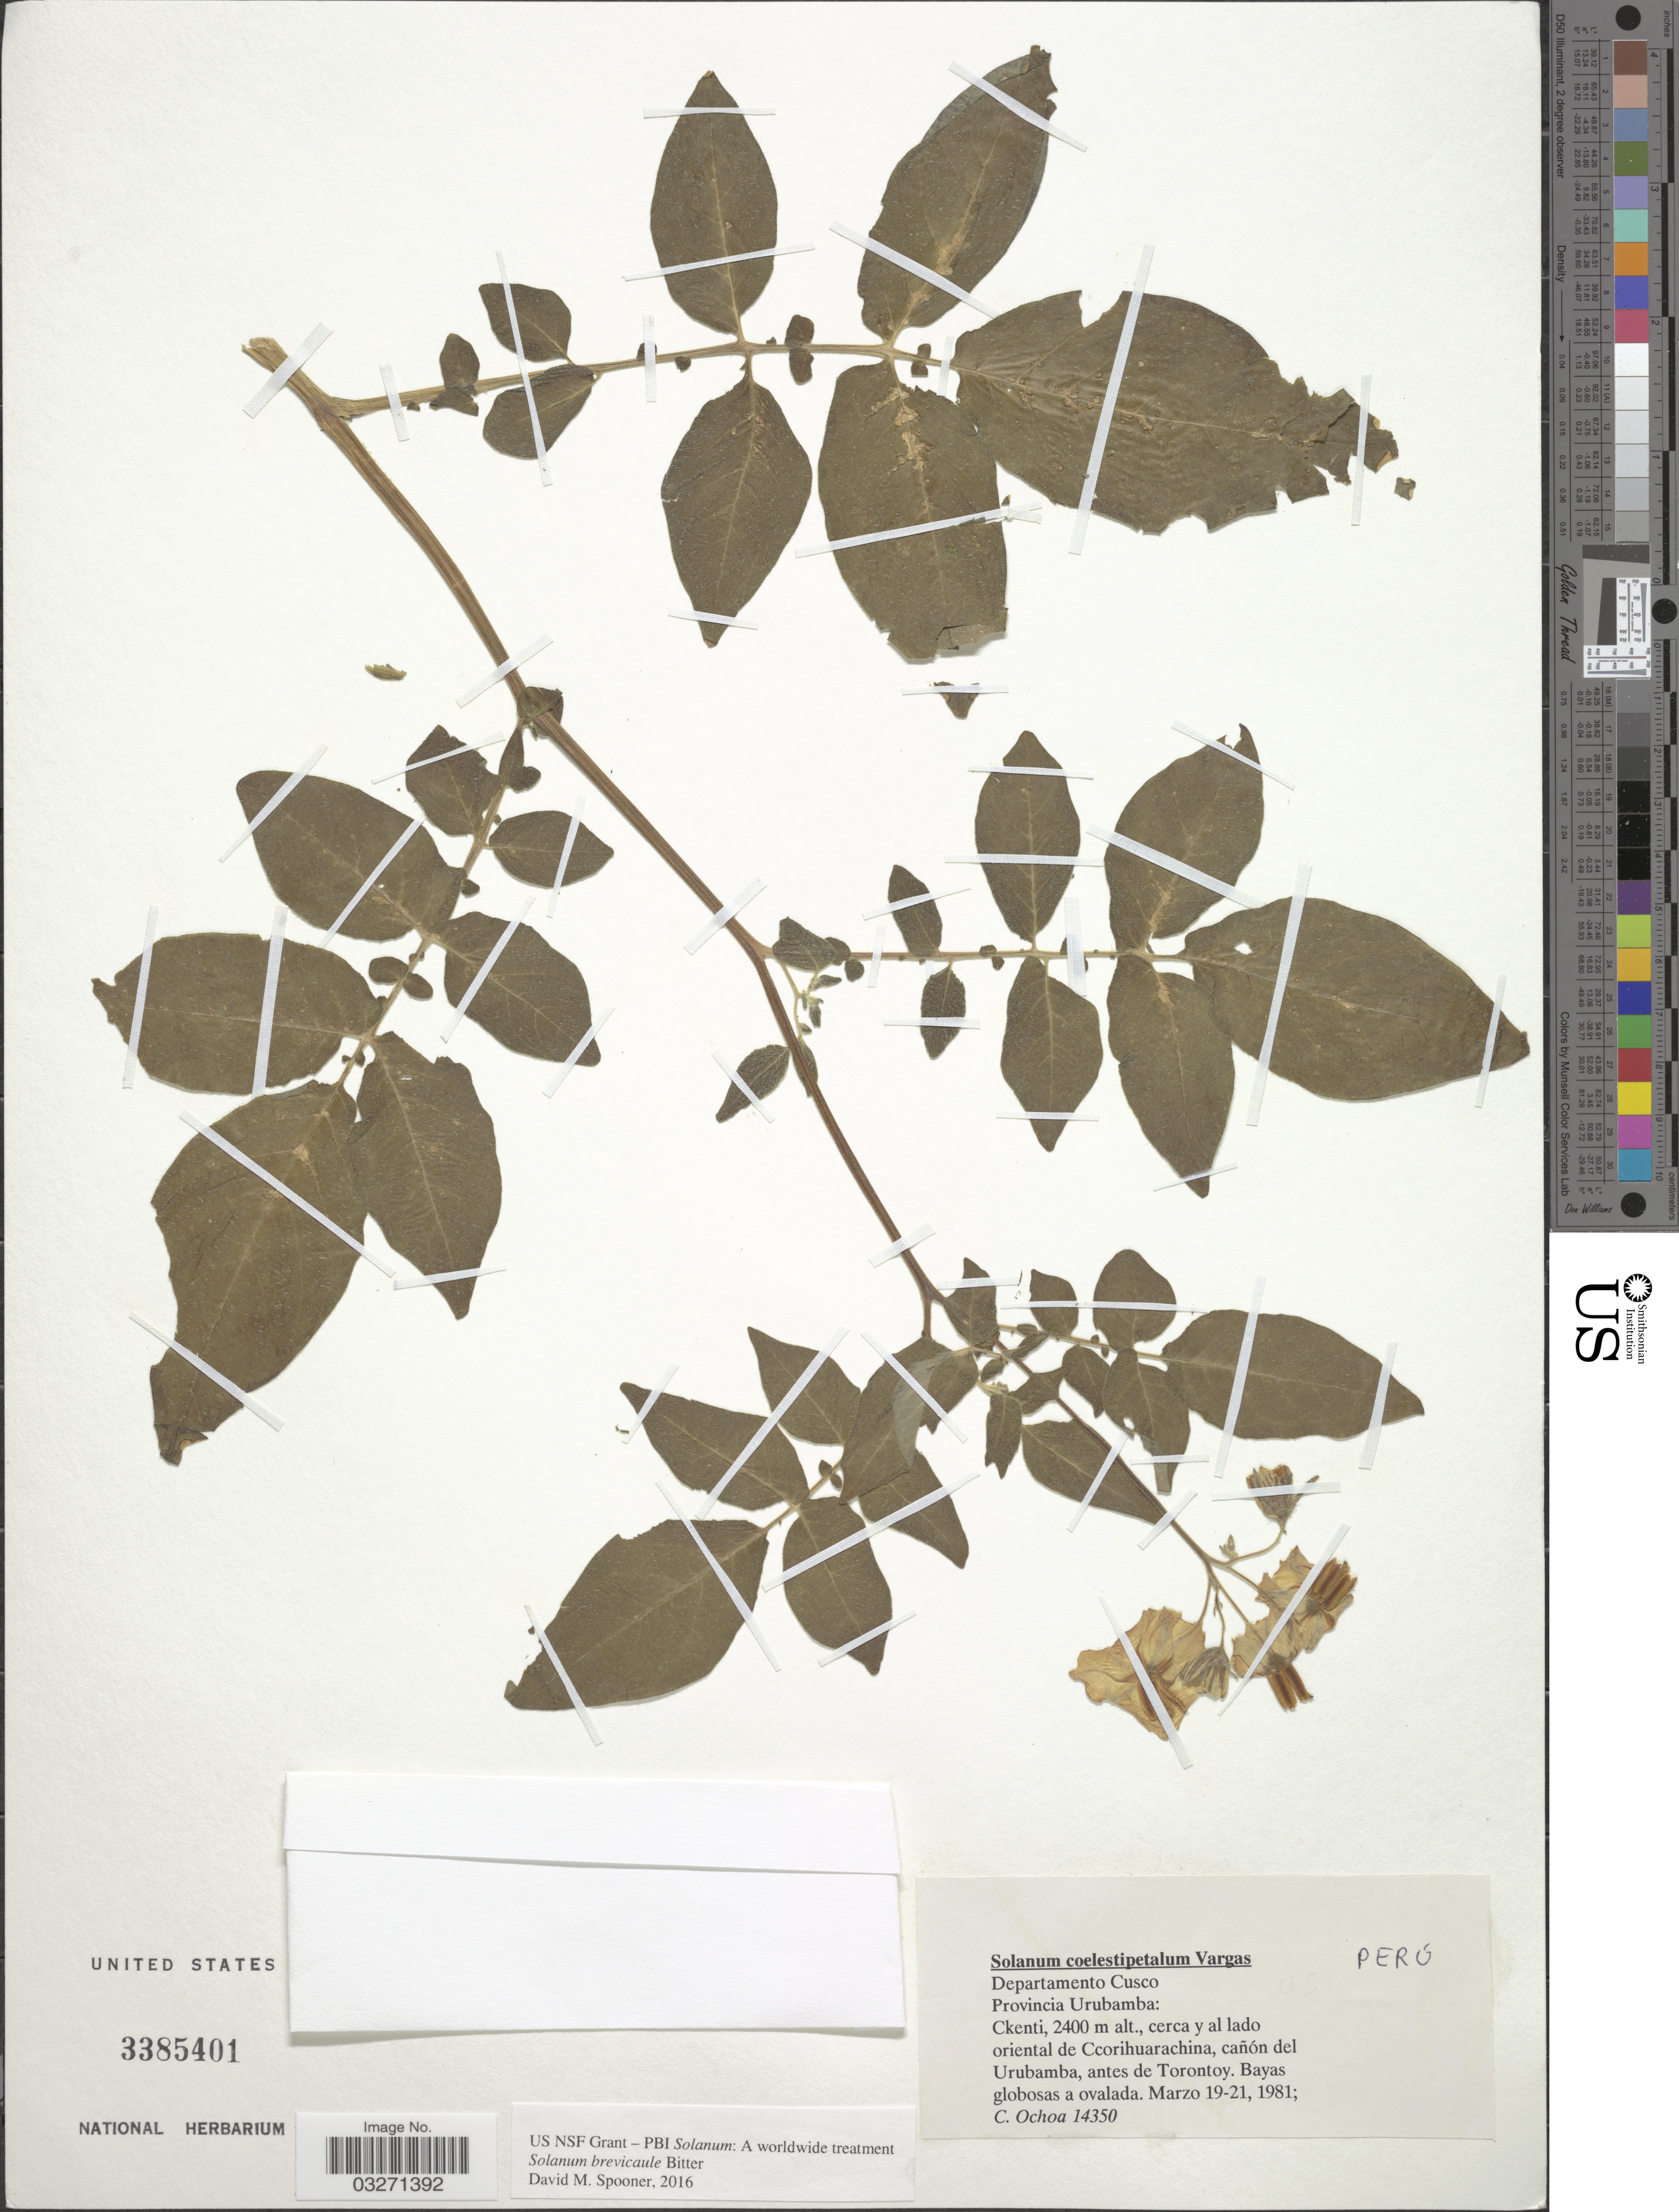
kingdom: Plantae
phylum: Tracheophyta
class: Magnoliopsida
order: Solanales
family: Solanaceae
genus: Solanum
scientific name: Solanum brevicaule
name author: Bitter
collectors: C. Ochoa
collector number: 14350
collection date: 1981-03-19/1981-03-21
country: Peru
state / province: Cusco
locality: Departamento Cusco. Provincia Urubamba: Ckenti, cerca y al lado oriental de Ccorihuarachina, cañon del Urubamba, antes de Torontoy.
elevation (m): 2400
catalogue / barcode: US 3385401